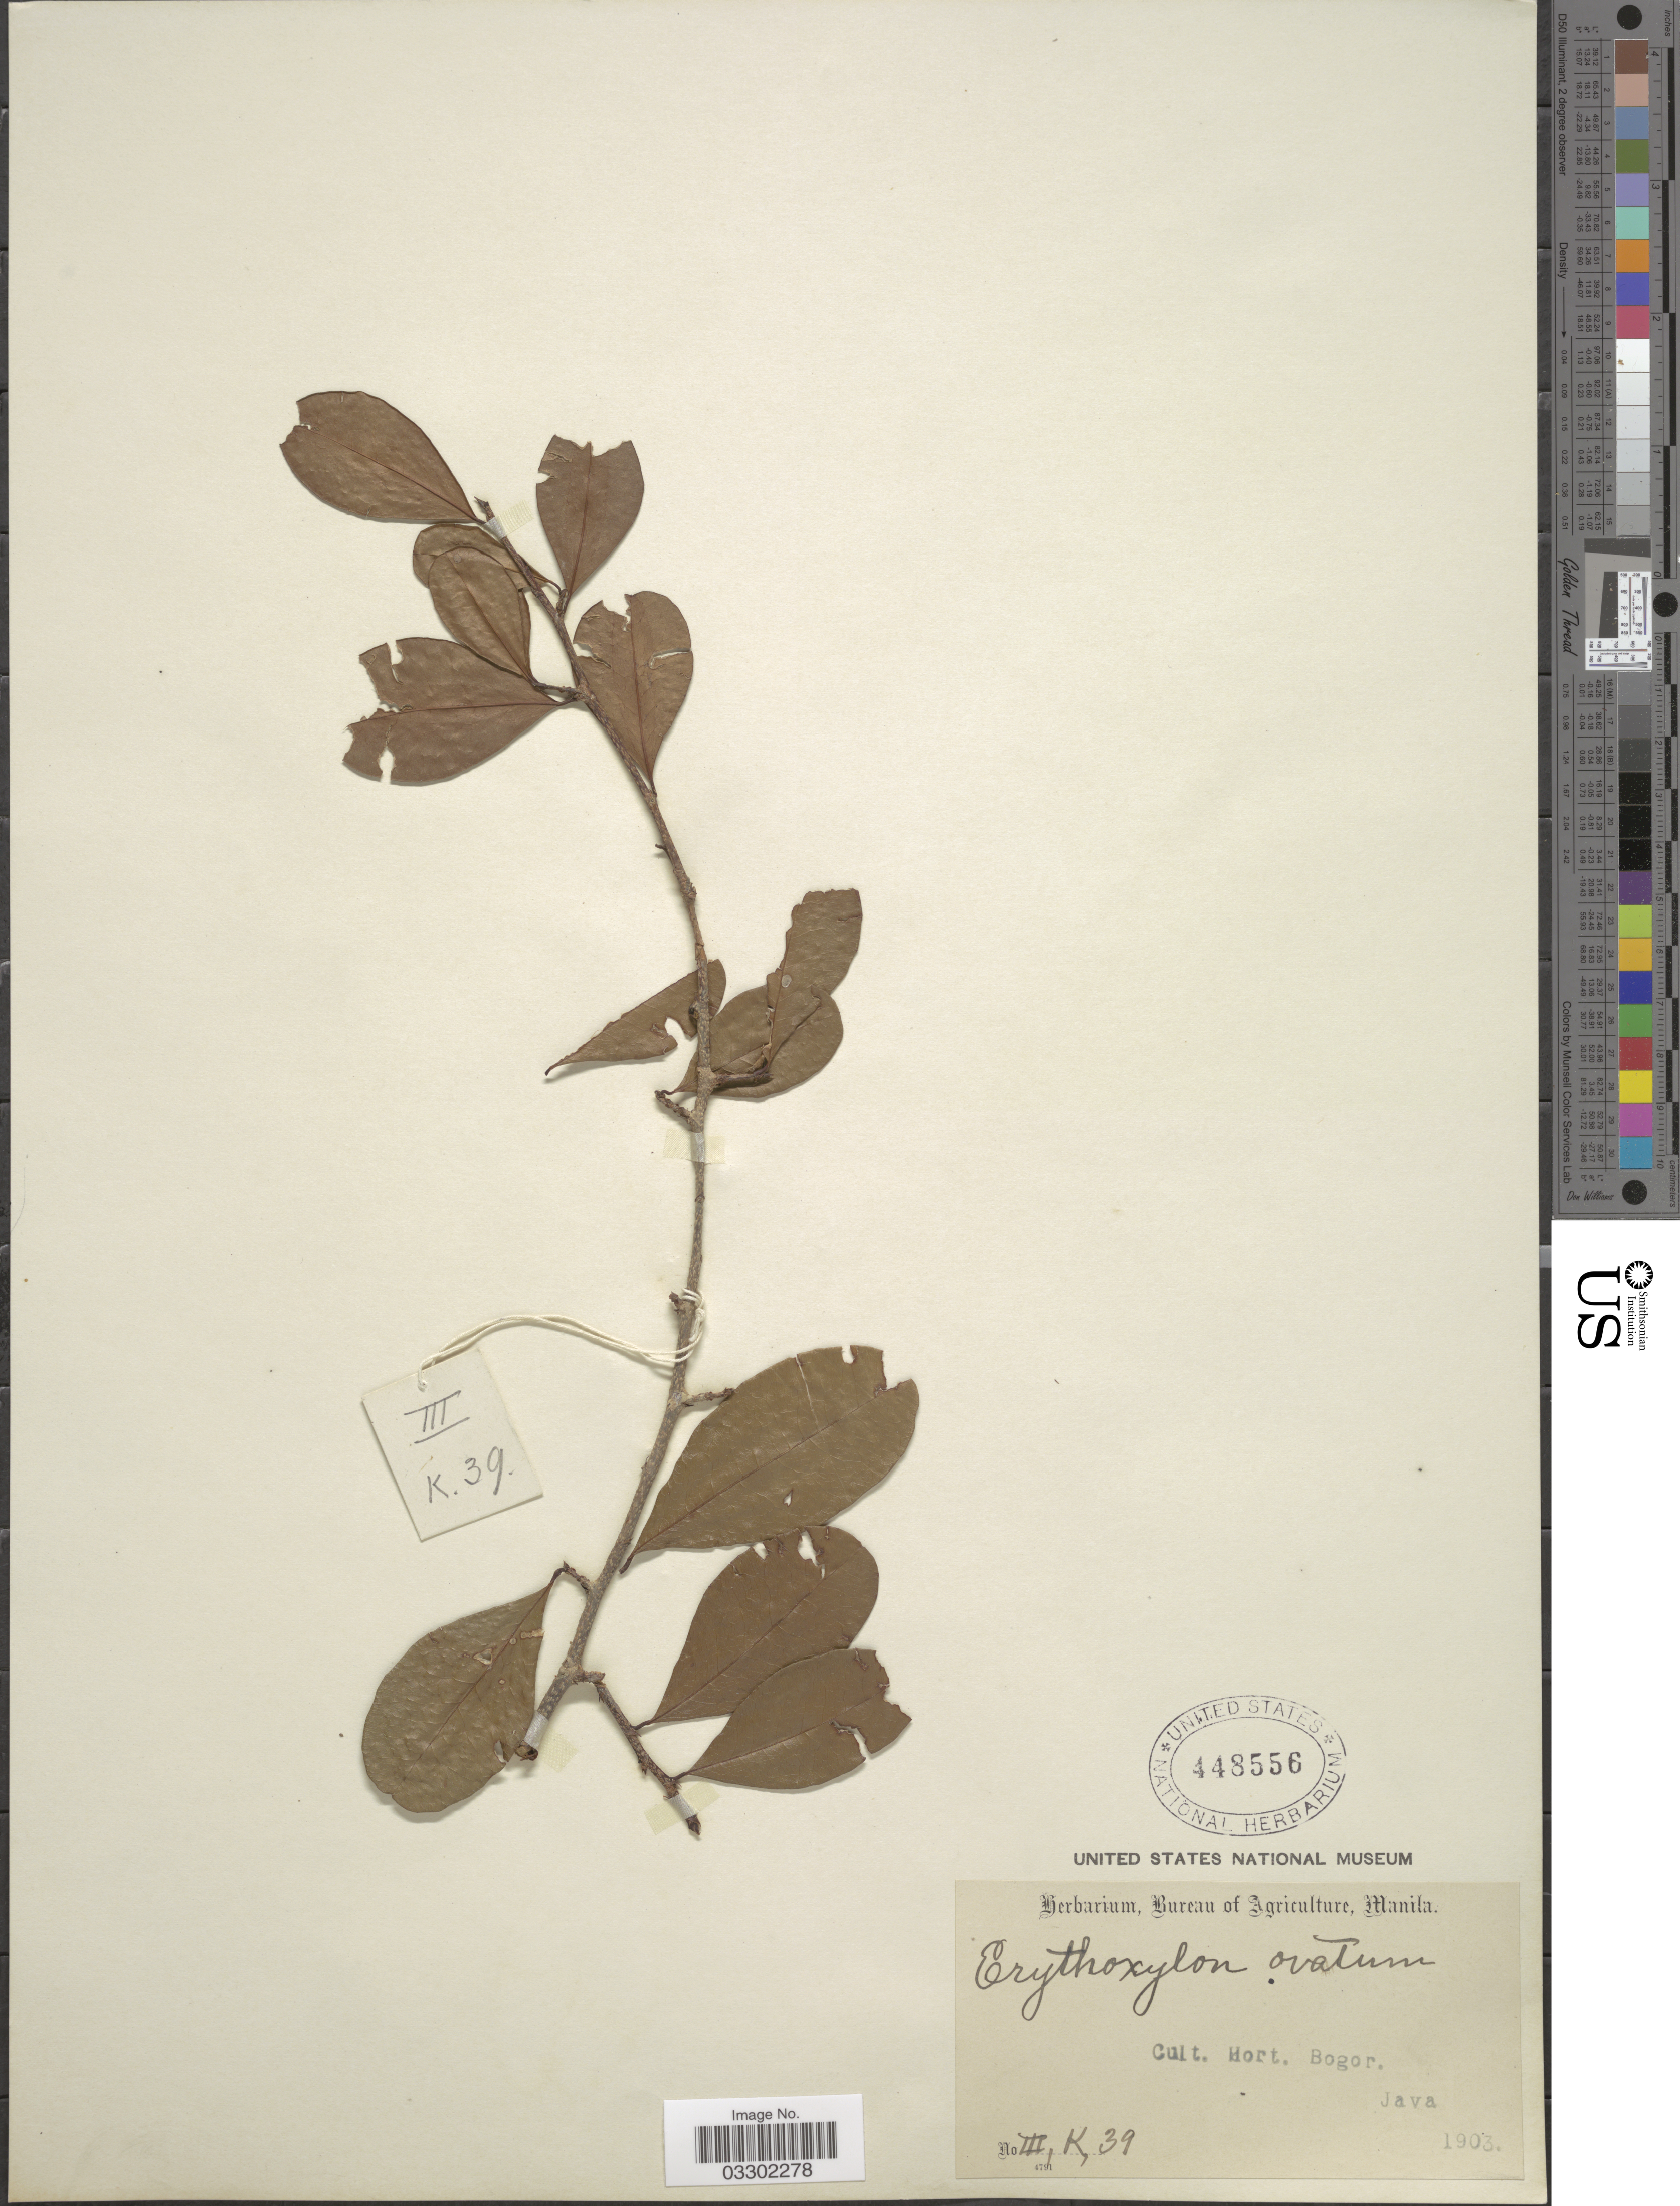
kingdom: Plantae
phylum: Tracheophyta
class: Magnoliopsida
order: Malpighiales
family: Erythroxylaceae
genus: Erythroxylum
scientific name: Erythroxylum ovatum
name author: Cav.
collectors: Ex herb. Bureau of Agriculture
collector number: III, K,39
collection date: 1903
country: Indonesia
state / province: Java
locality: Cult. Hort. Bogor.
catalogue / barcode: US 448556